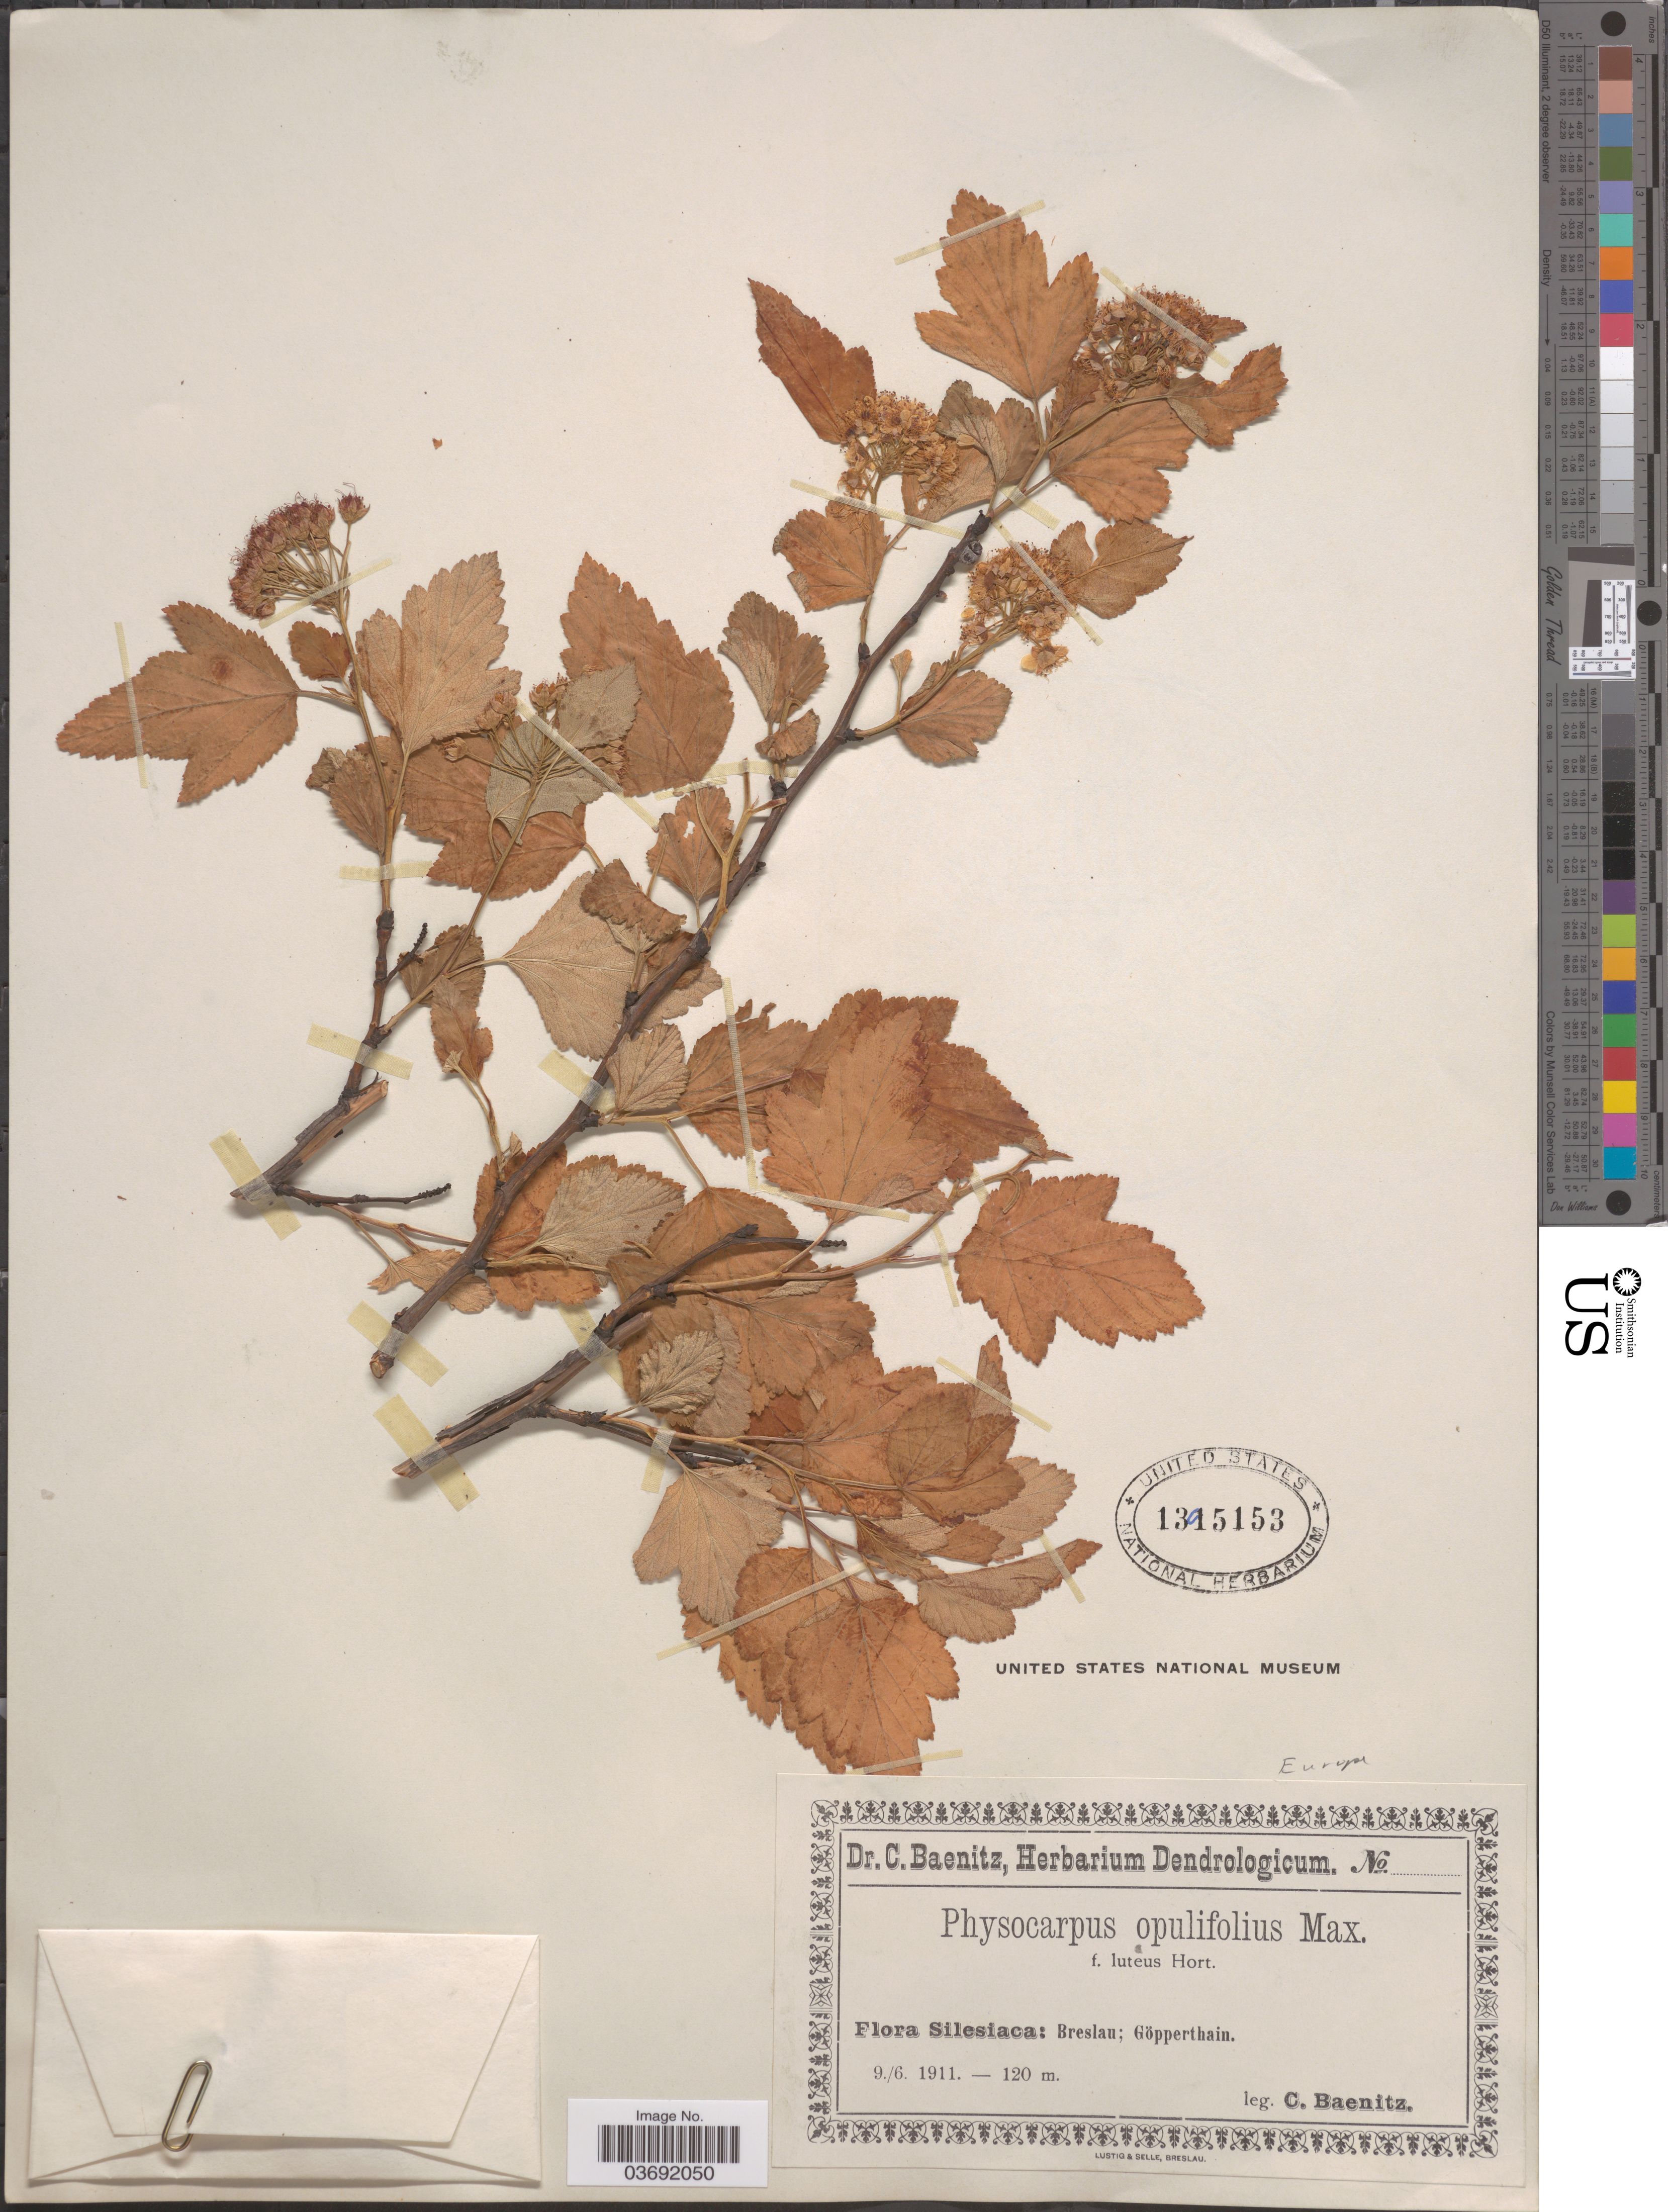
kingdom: Plantae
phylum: Tracheophyta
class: Magnoliopsida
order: Rosales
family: Rosaceae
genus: Physocarpus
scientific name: Physocarpus opulifolius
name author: (L.) Maxim.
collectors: C. G. Baenitz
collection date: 1911-06-09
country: Poland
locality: Silesiaca: Breslau; Göpperthain.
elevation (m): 120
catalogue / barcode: US 13015153